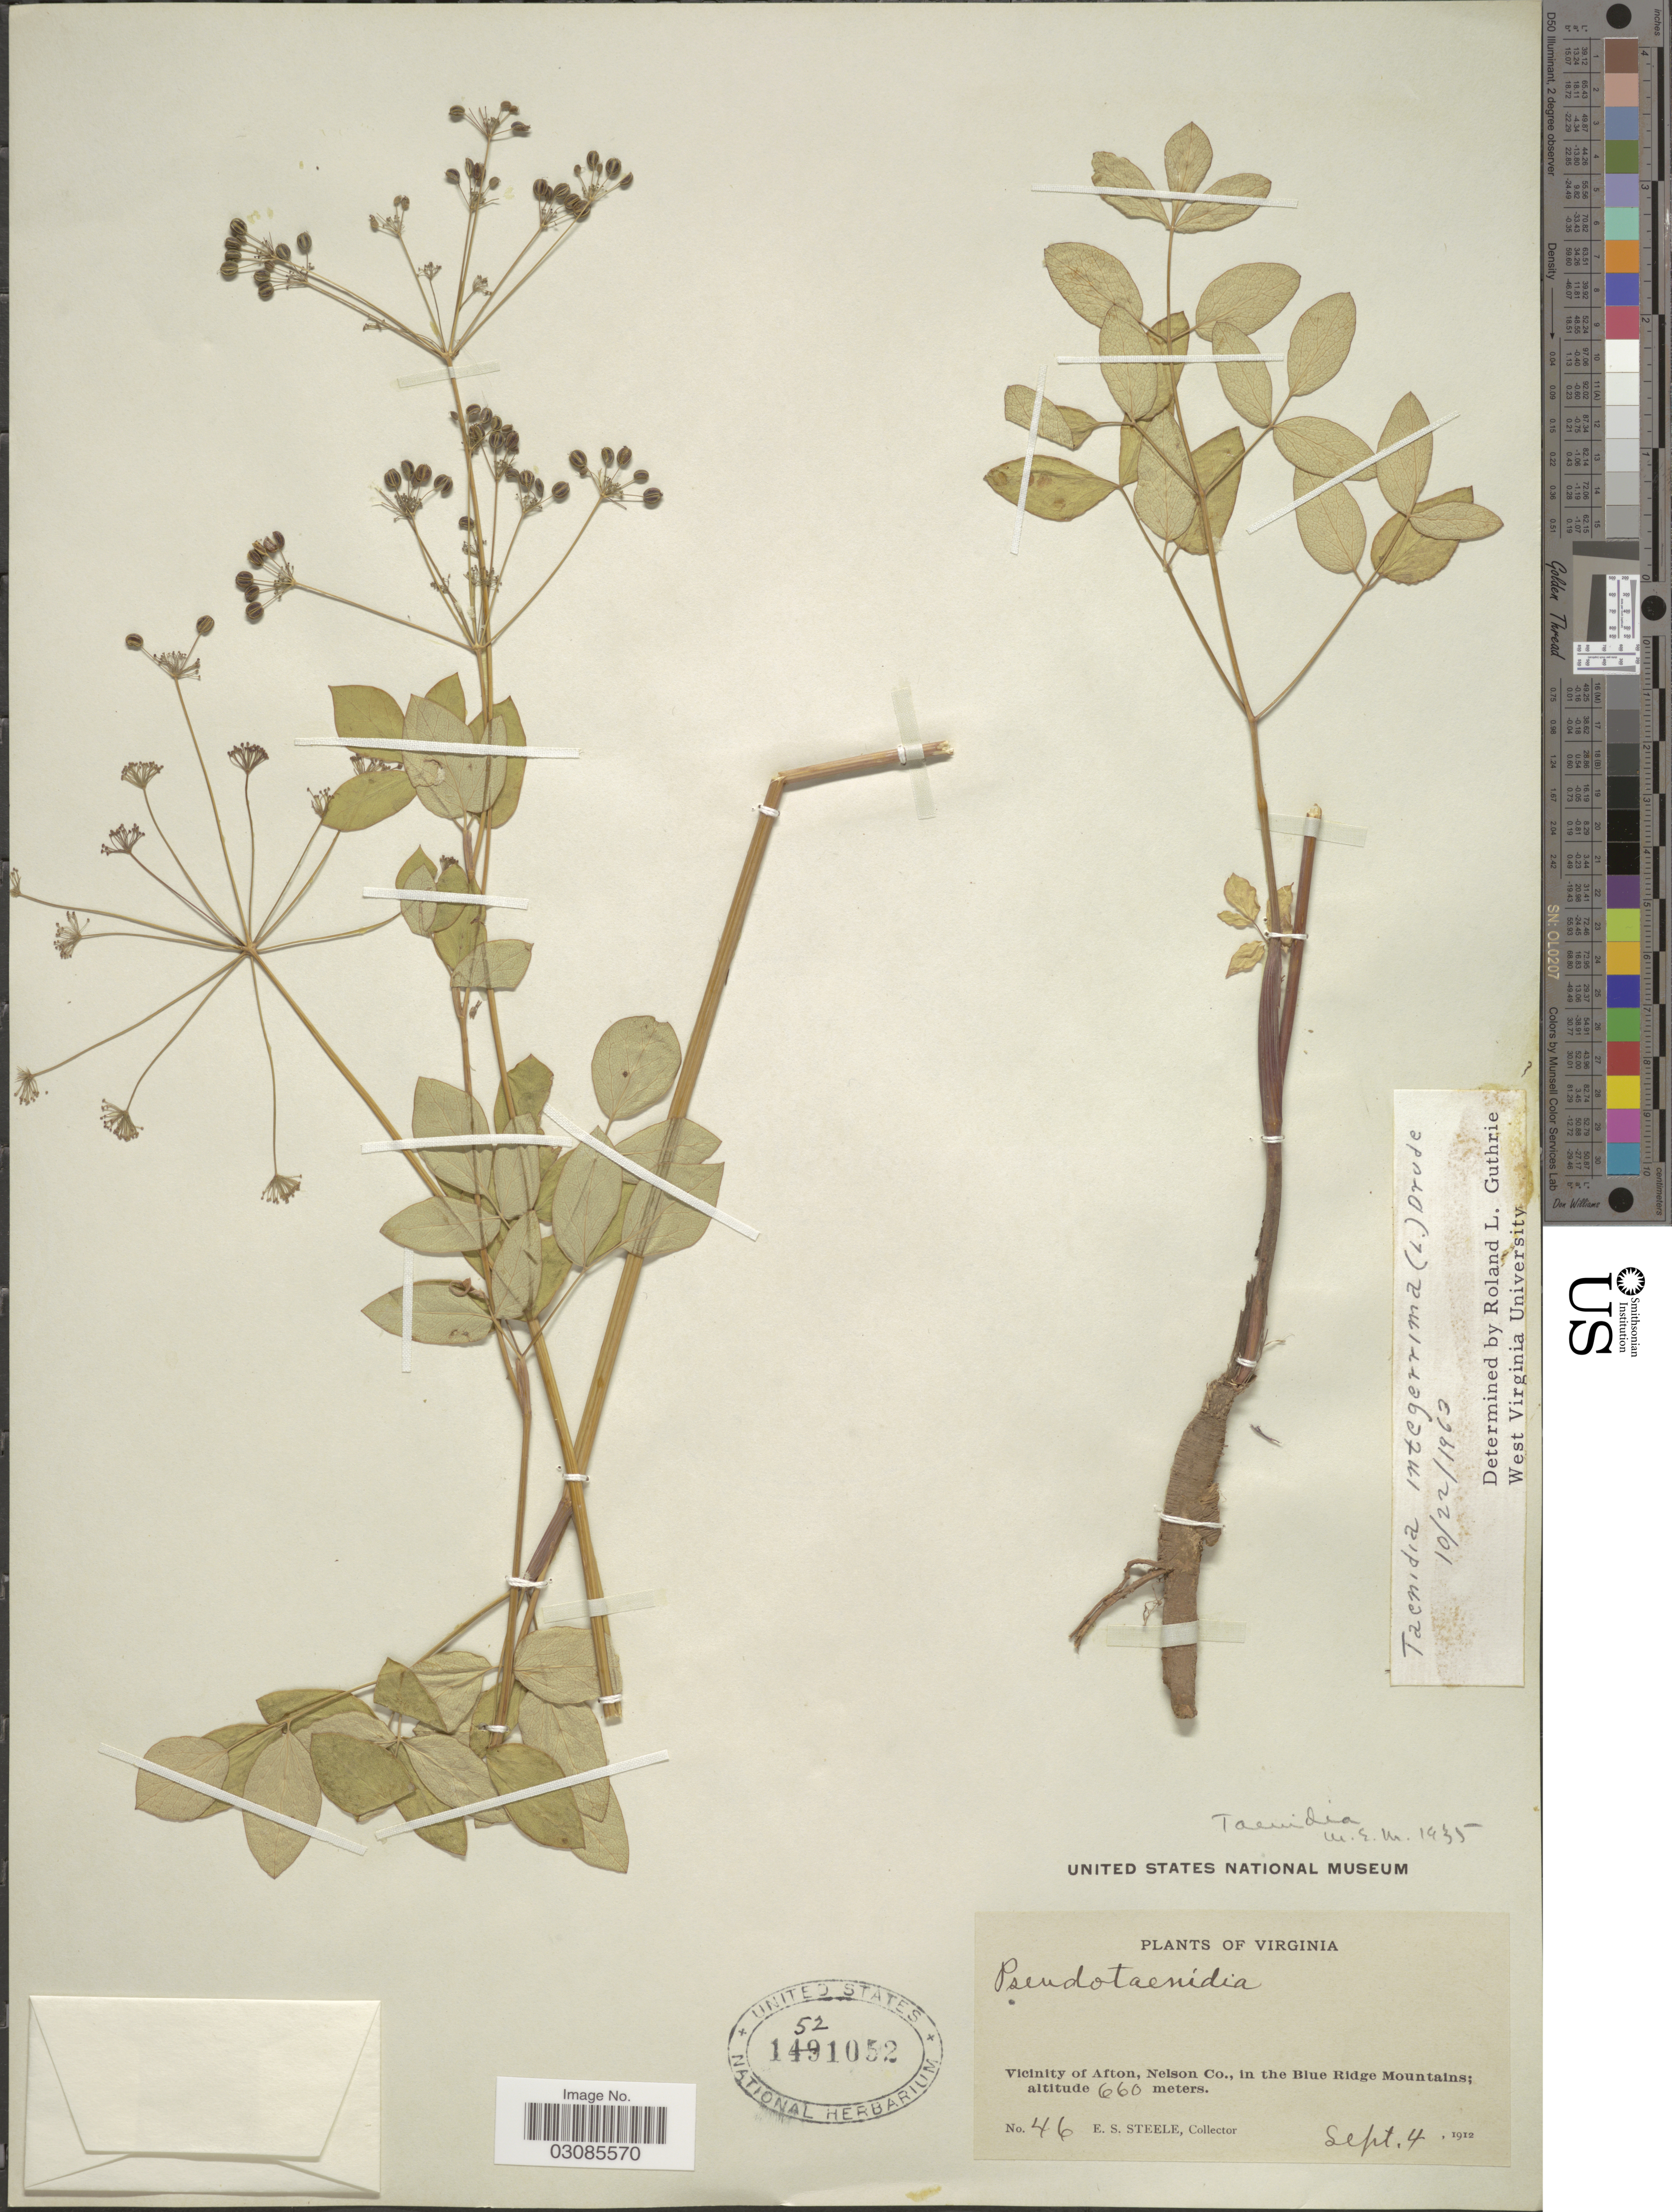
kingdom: Plantae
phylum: Tracheophyta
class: Magnoliopsida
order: Apiales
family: Apiaceae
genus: Taenidia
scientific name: Taenidia integerrima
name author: (L.) Drude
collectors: E. Steele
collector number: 46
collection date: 1912-09-04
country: United States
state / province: Virginia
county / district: Nelson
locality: Vicinity of Afton, Nelson Co., in the Blue Ridge Mountains.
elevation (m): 660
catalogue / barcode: US 1521052